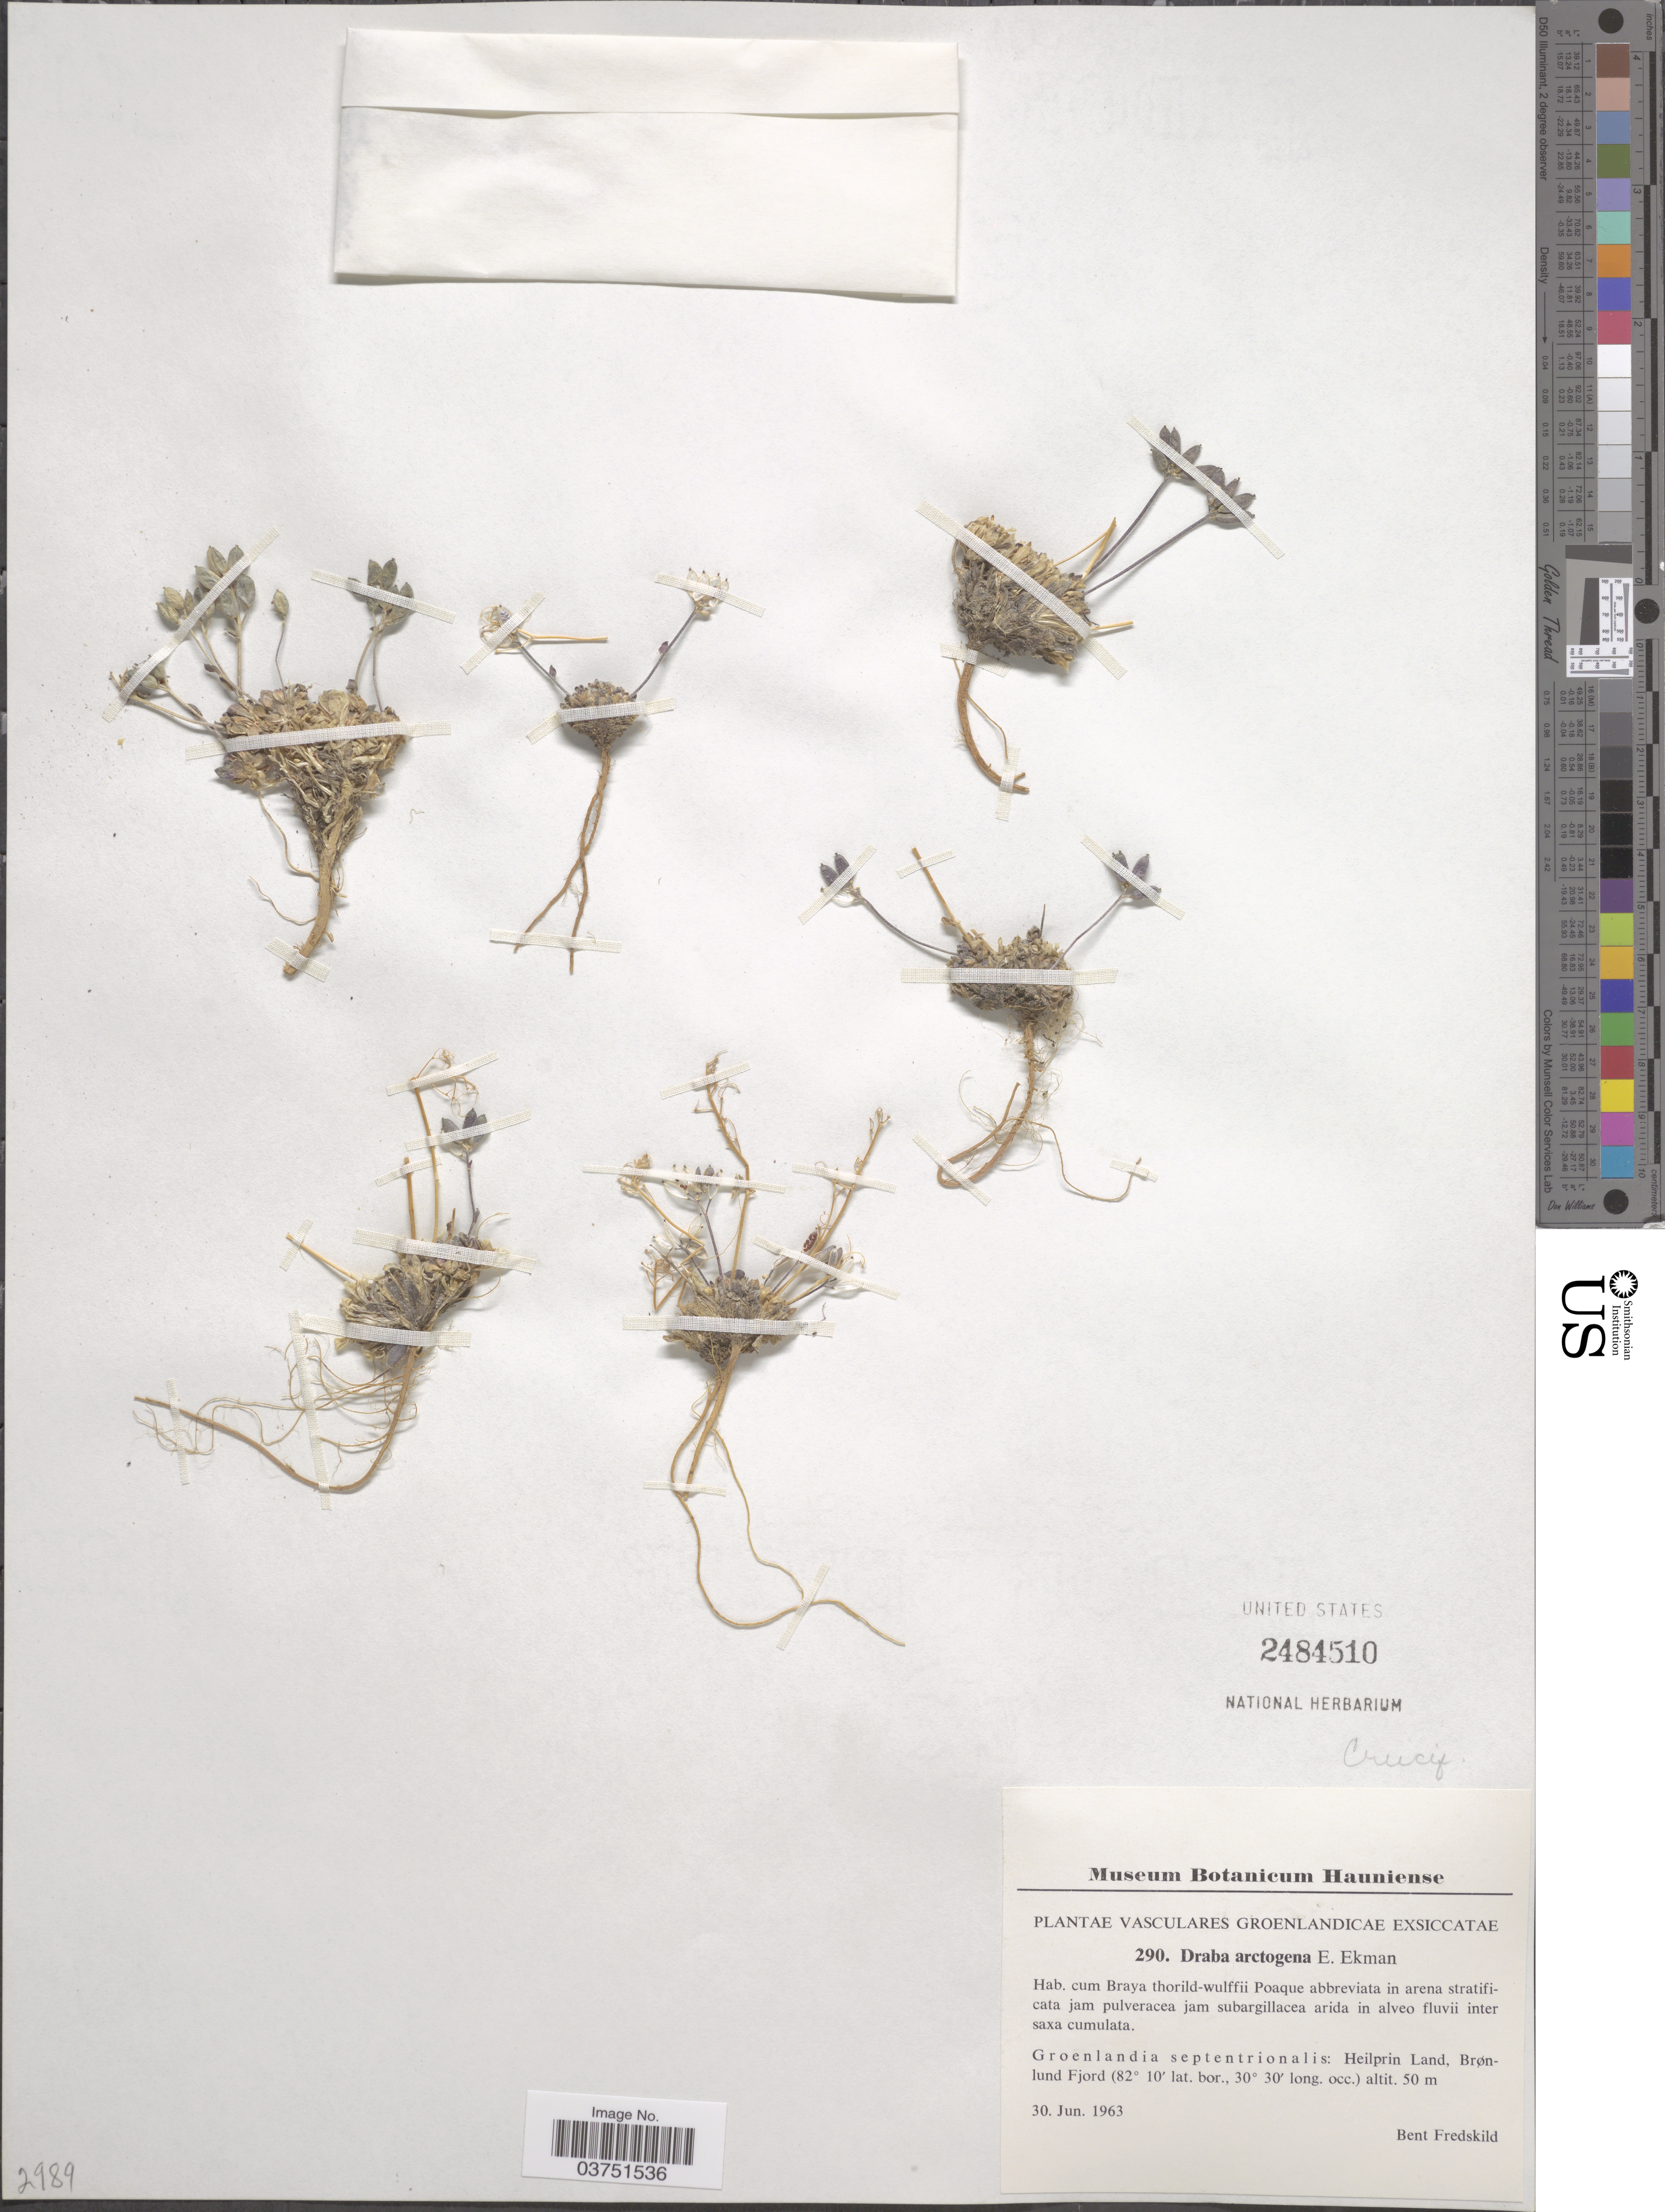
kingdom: Plantae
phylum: Tracheophyta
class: Magnoliopsida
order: Brassicales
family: Brassicaceae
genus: Draba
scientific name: Draba groenlandica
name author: E. Ekman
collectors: B. Fredskild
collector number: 290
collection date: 1963-06-30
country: Greenland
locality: Groenlandia septentrionalis: Heilprin Land, Brønlund Fjord.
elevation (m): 50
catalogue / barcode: US 2484510